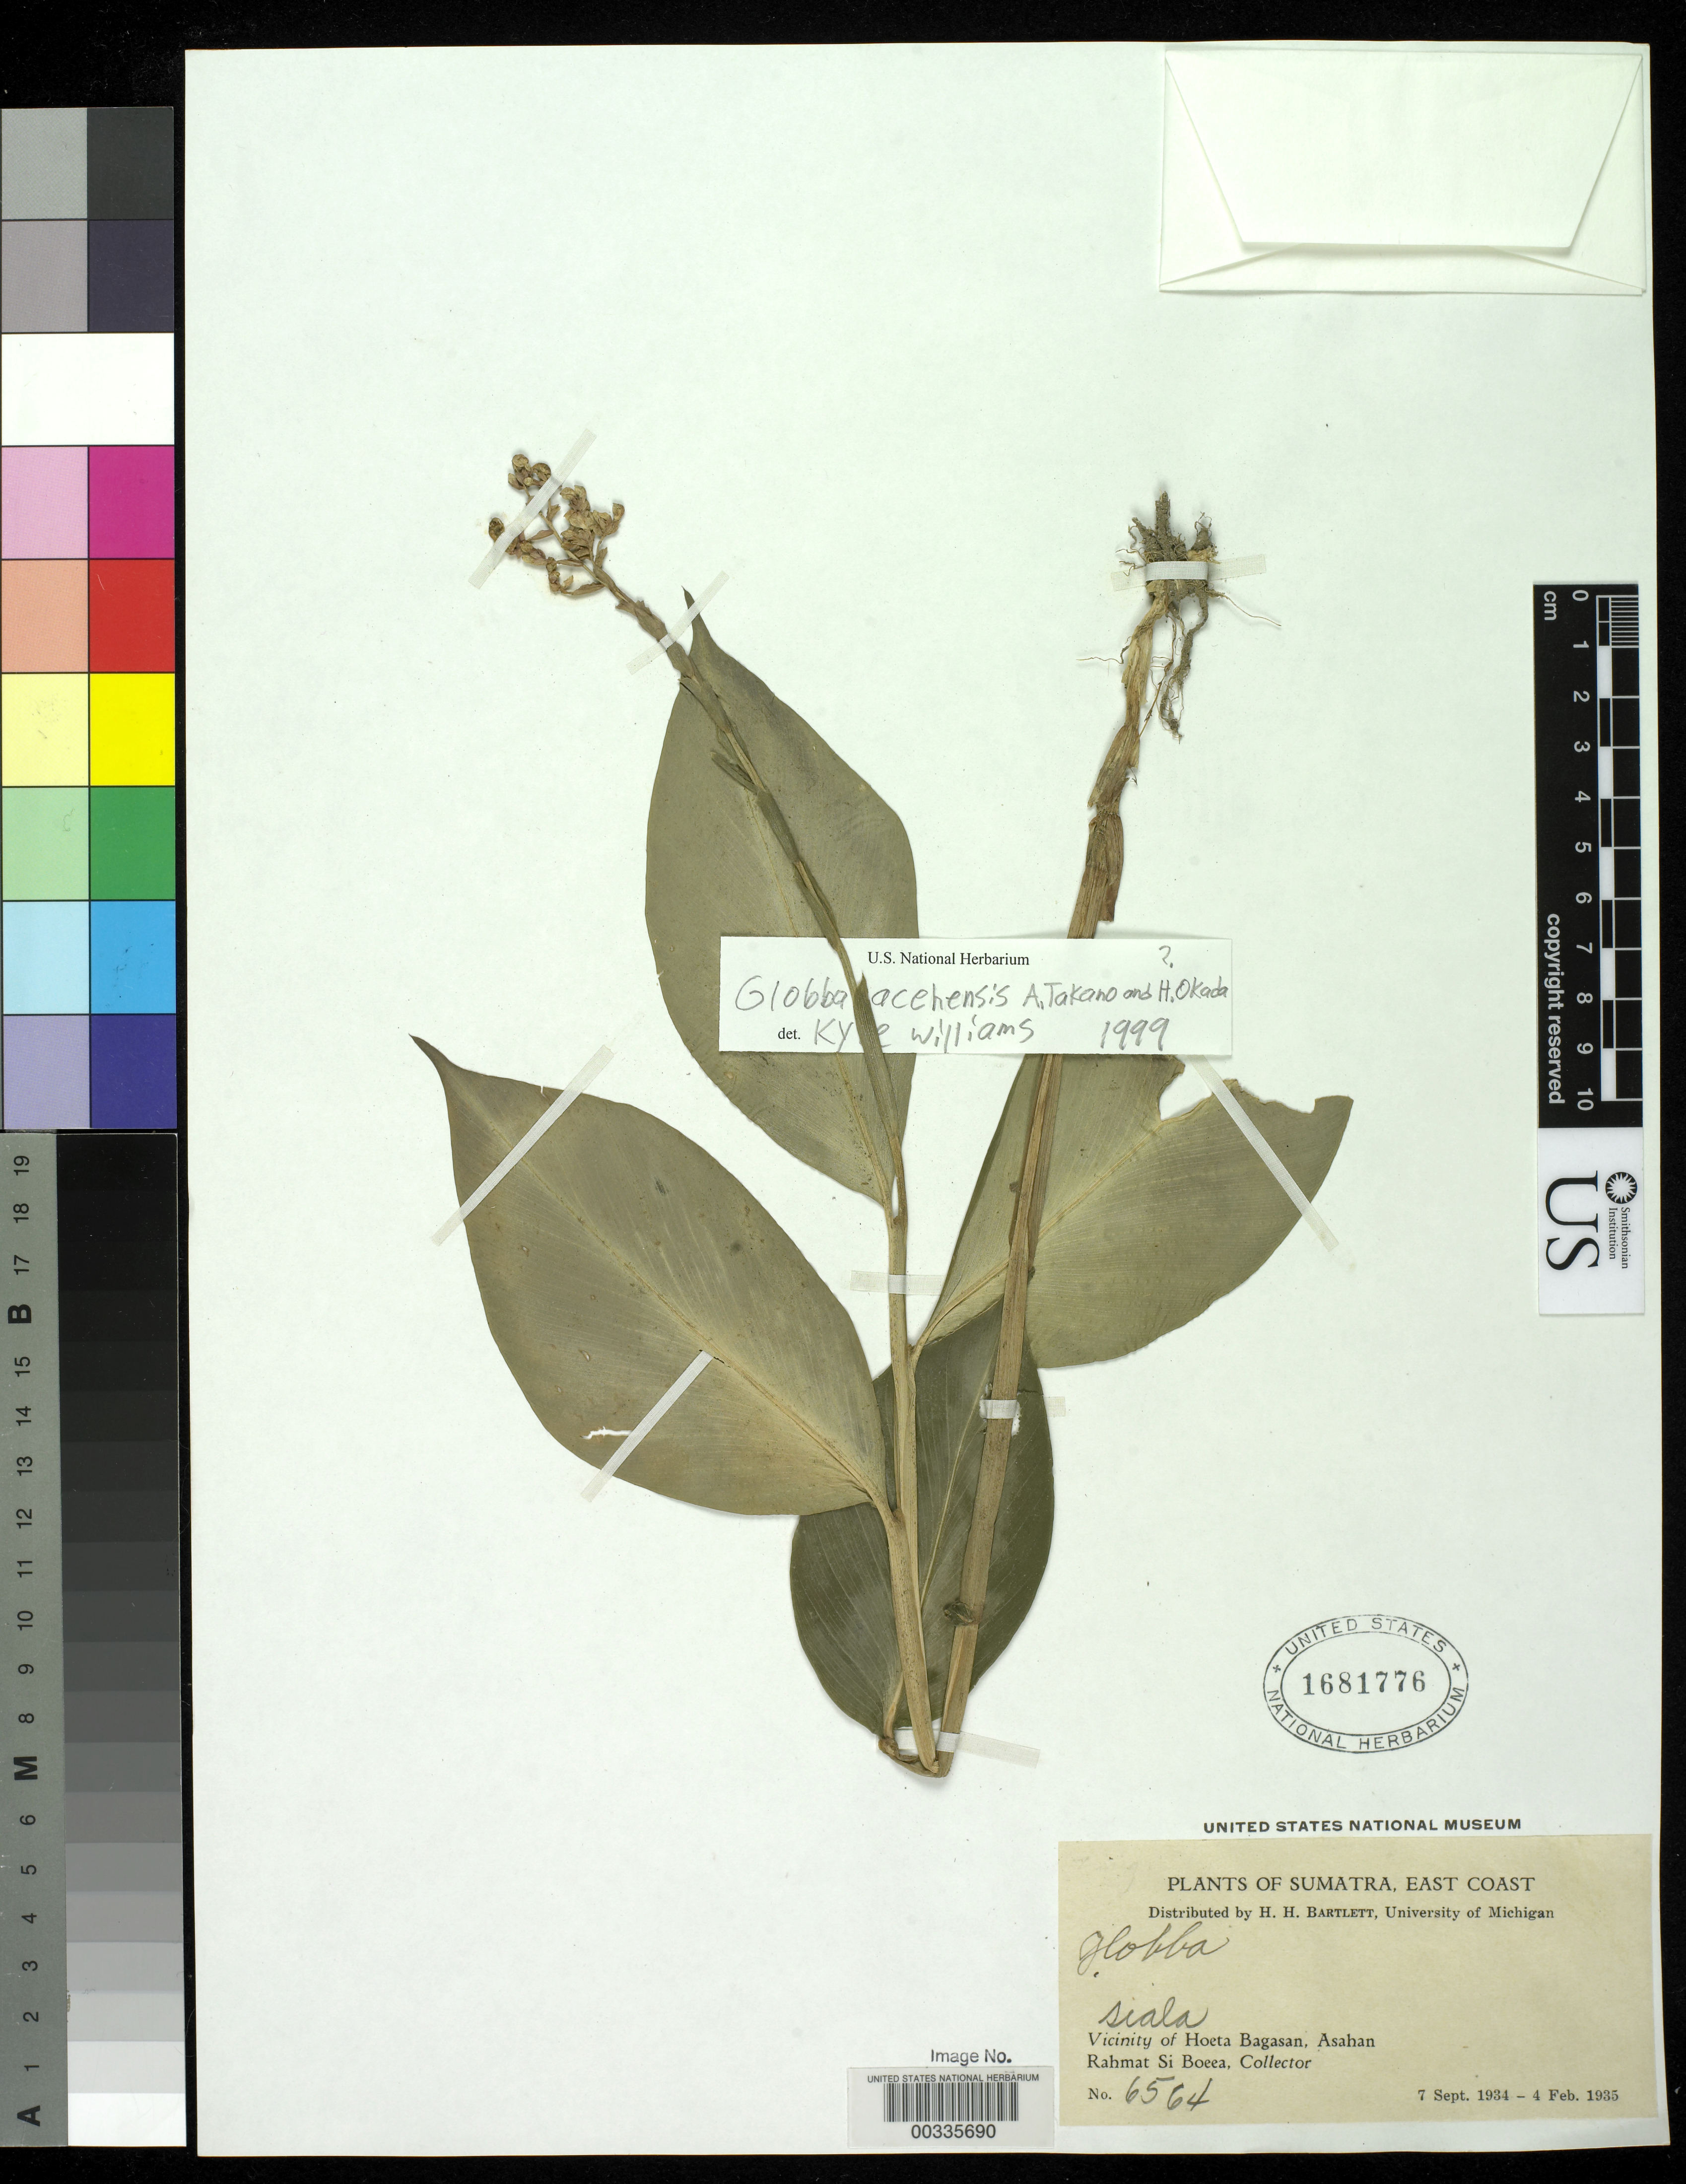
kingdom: Plantae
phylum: Tracheophyta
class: Liliopsida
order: Zingiberales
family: Zingiberaceae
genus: Globba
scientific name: Globba acehensis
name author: A. Takano & Okada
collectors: Rahmat Si Boeea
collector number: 6564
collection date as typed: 07 Sep 1934 to 04 Feb 1935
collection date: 1934-09-07/1935-02-04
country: Indonesia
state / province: Sumatra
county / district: Sumatera Utara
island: Sumatra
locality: Vicinity of Hoeta Bagasan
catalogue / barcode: US 1681776